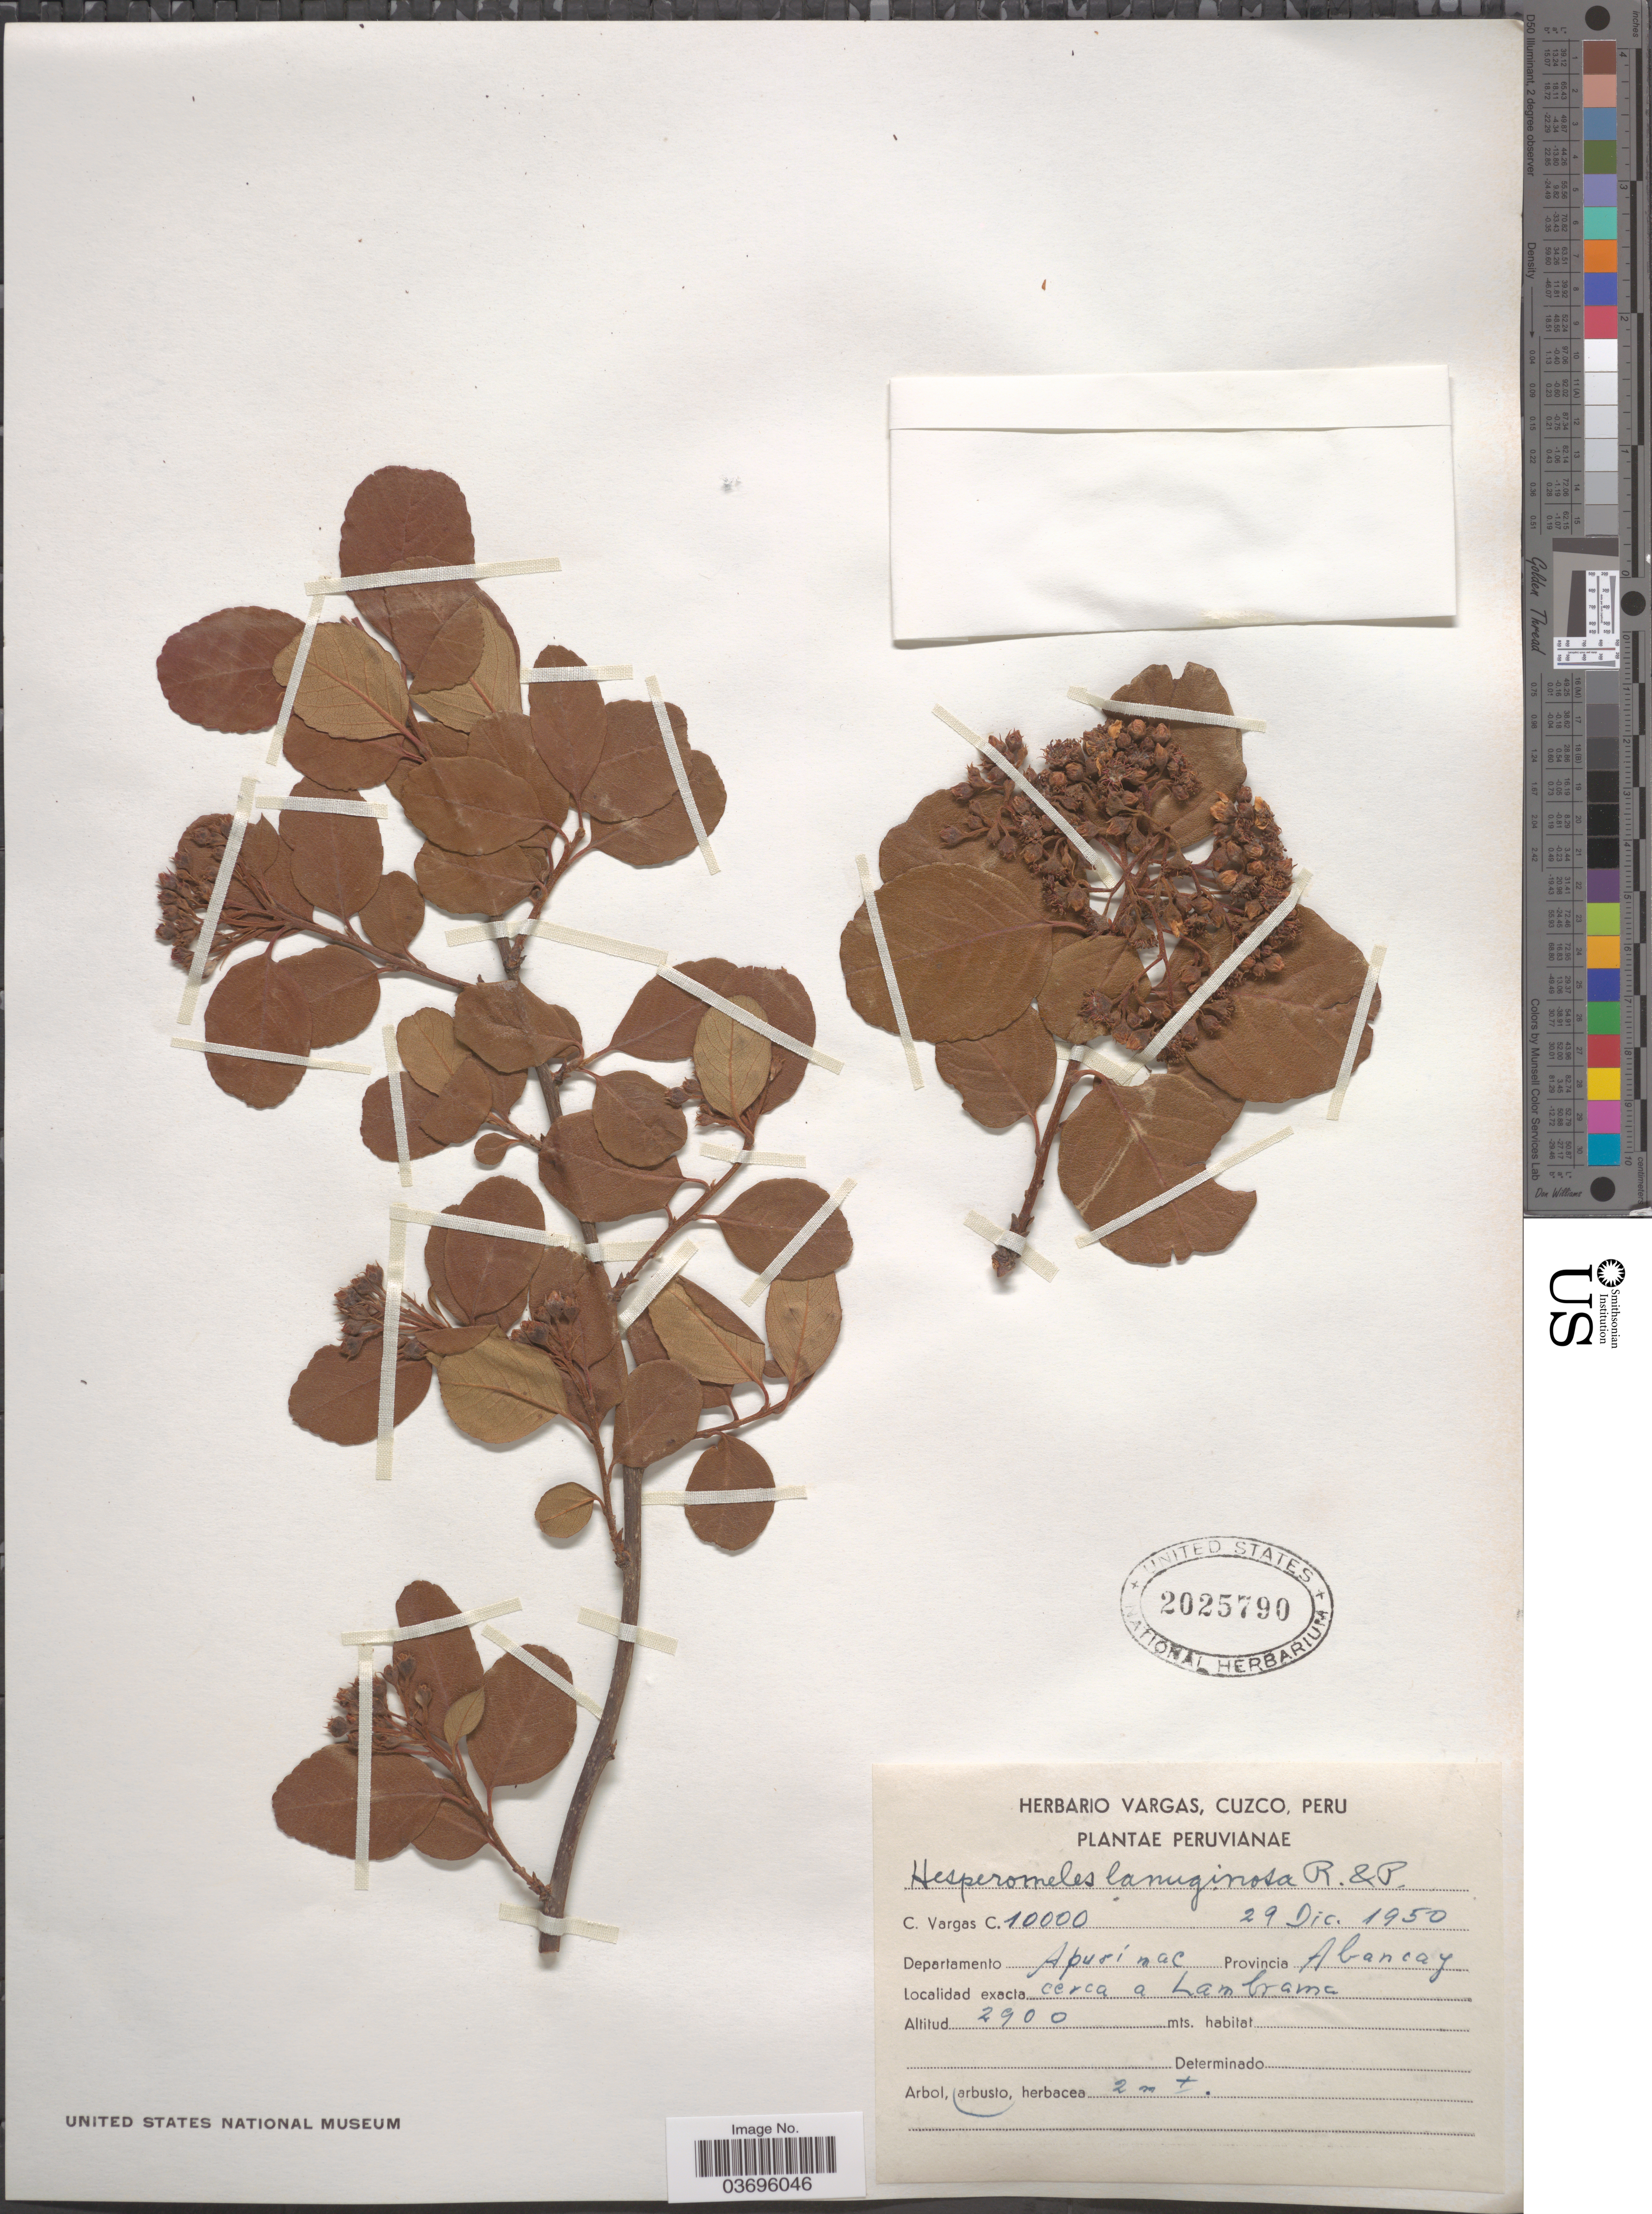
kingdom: Plantae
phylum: Tracheophyta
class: Magnoliopsida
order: Rosales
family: Rosaceae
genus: Hesperomeles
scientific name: Hesperomeles ferruginea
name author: (Juss. ex Pers.) Benth.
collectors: C. Vargas Calderón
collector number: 10000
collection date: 1950-12-29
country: Peru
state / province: Apurímac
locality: Departamento Apurimac. Provincia Abancay. Cerca a Lambrama.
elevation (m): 2900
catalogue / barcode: US 2025790